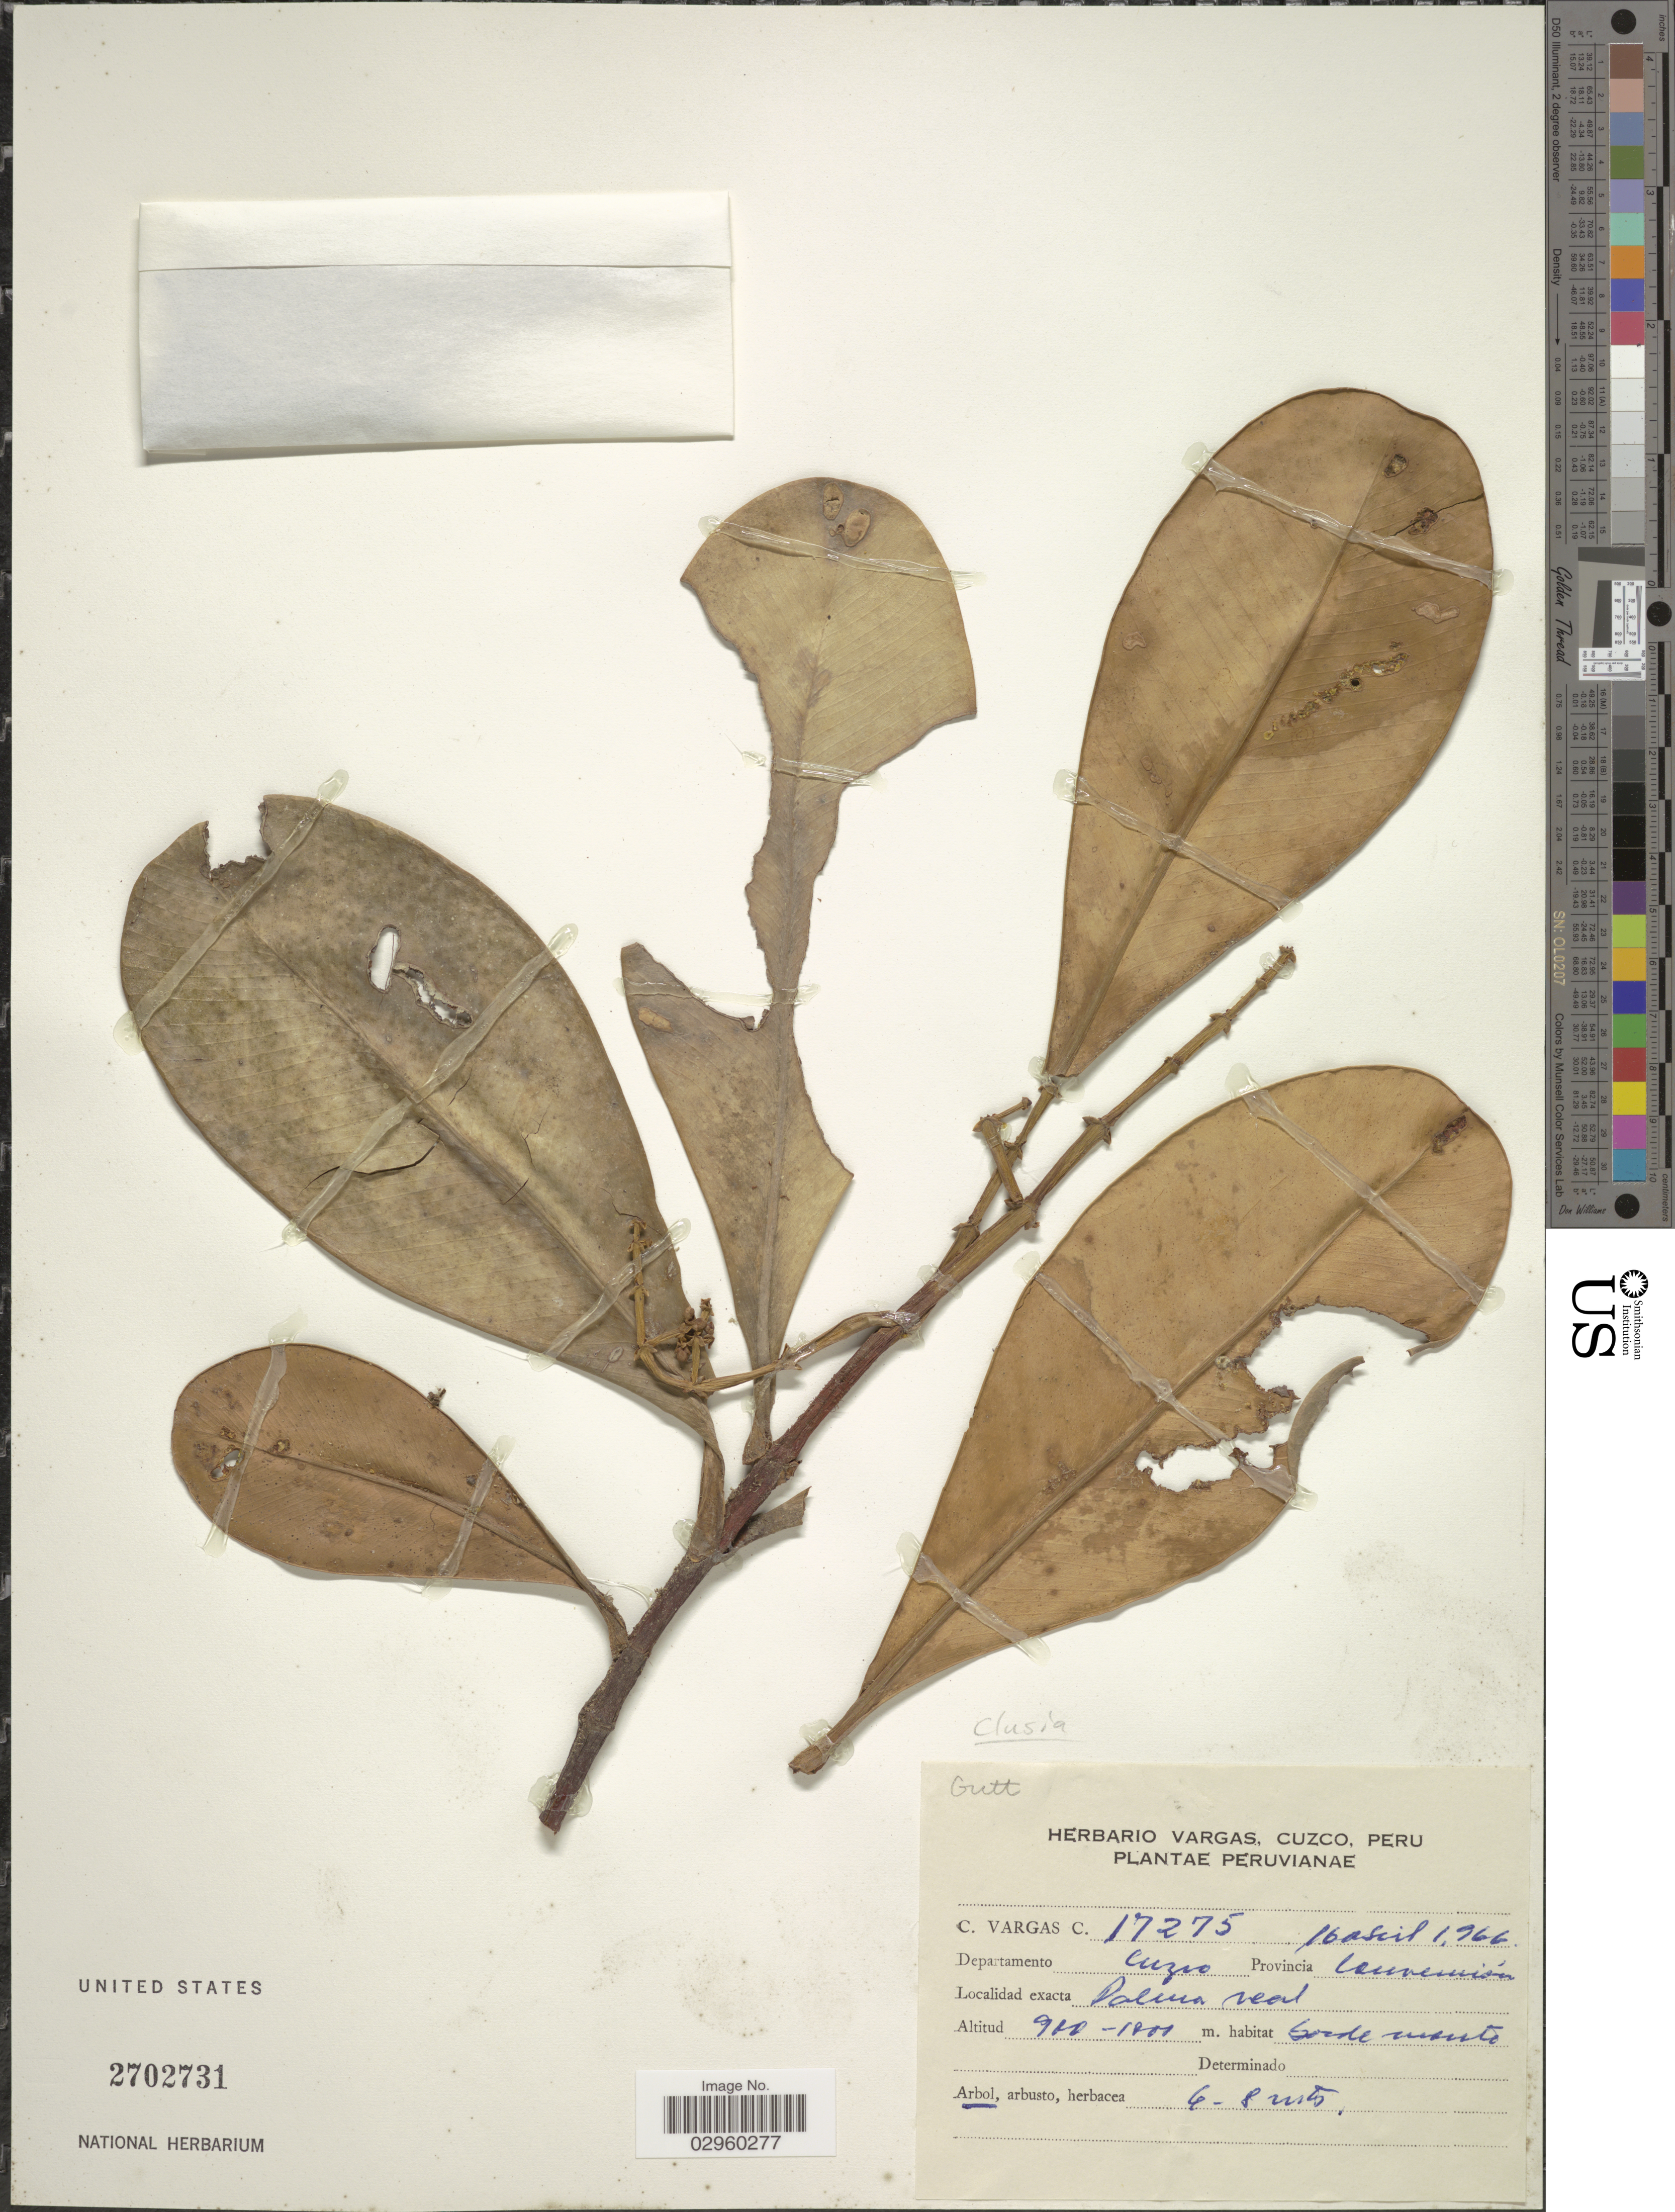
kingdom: Plantae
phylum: Tracheophyta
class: Magnoliopsida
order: Malpighiales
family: Clusiaceae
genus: Clusia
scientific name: Clusia sp.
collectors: C. Vargas Calderón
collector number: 17275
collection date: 1966-04-16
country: Peru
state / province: Cusco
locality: Departamento Cuzco, Provincia Convención, Palma Real.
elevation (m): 900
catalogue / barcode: US 2702731